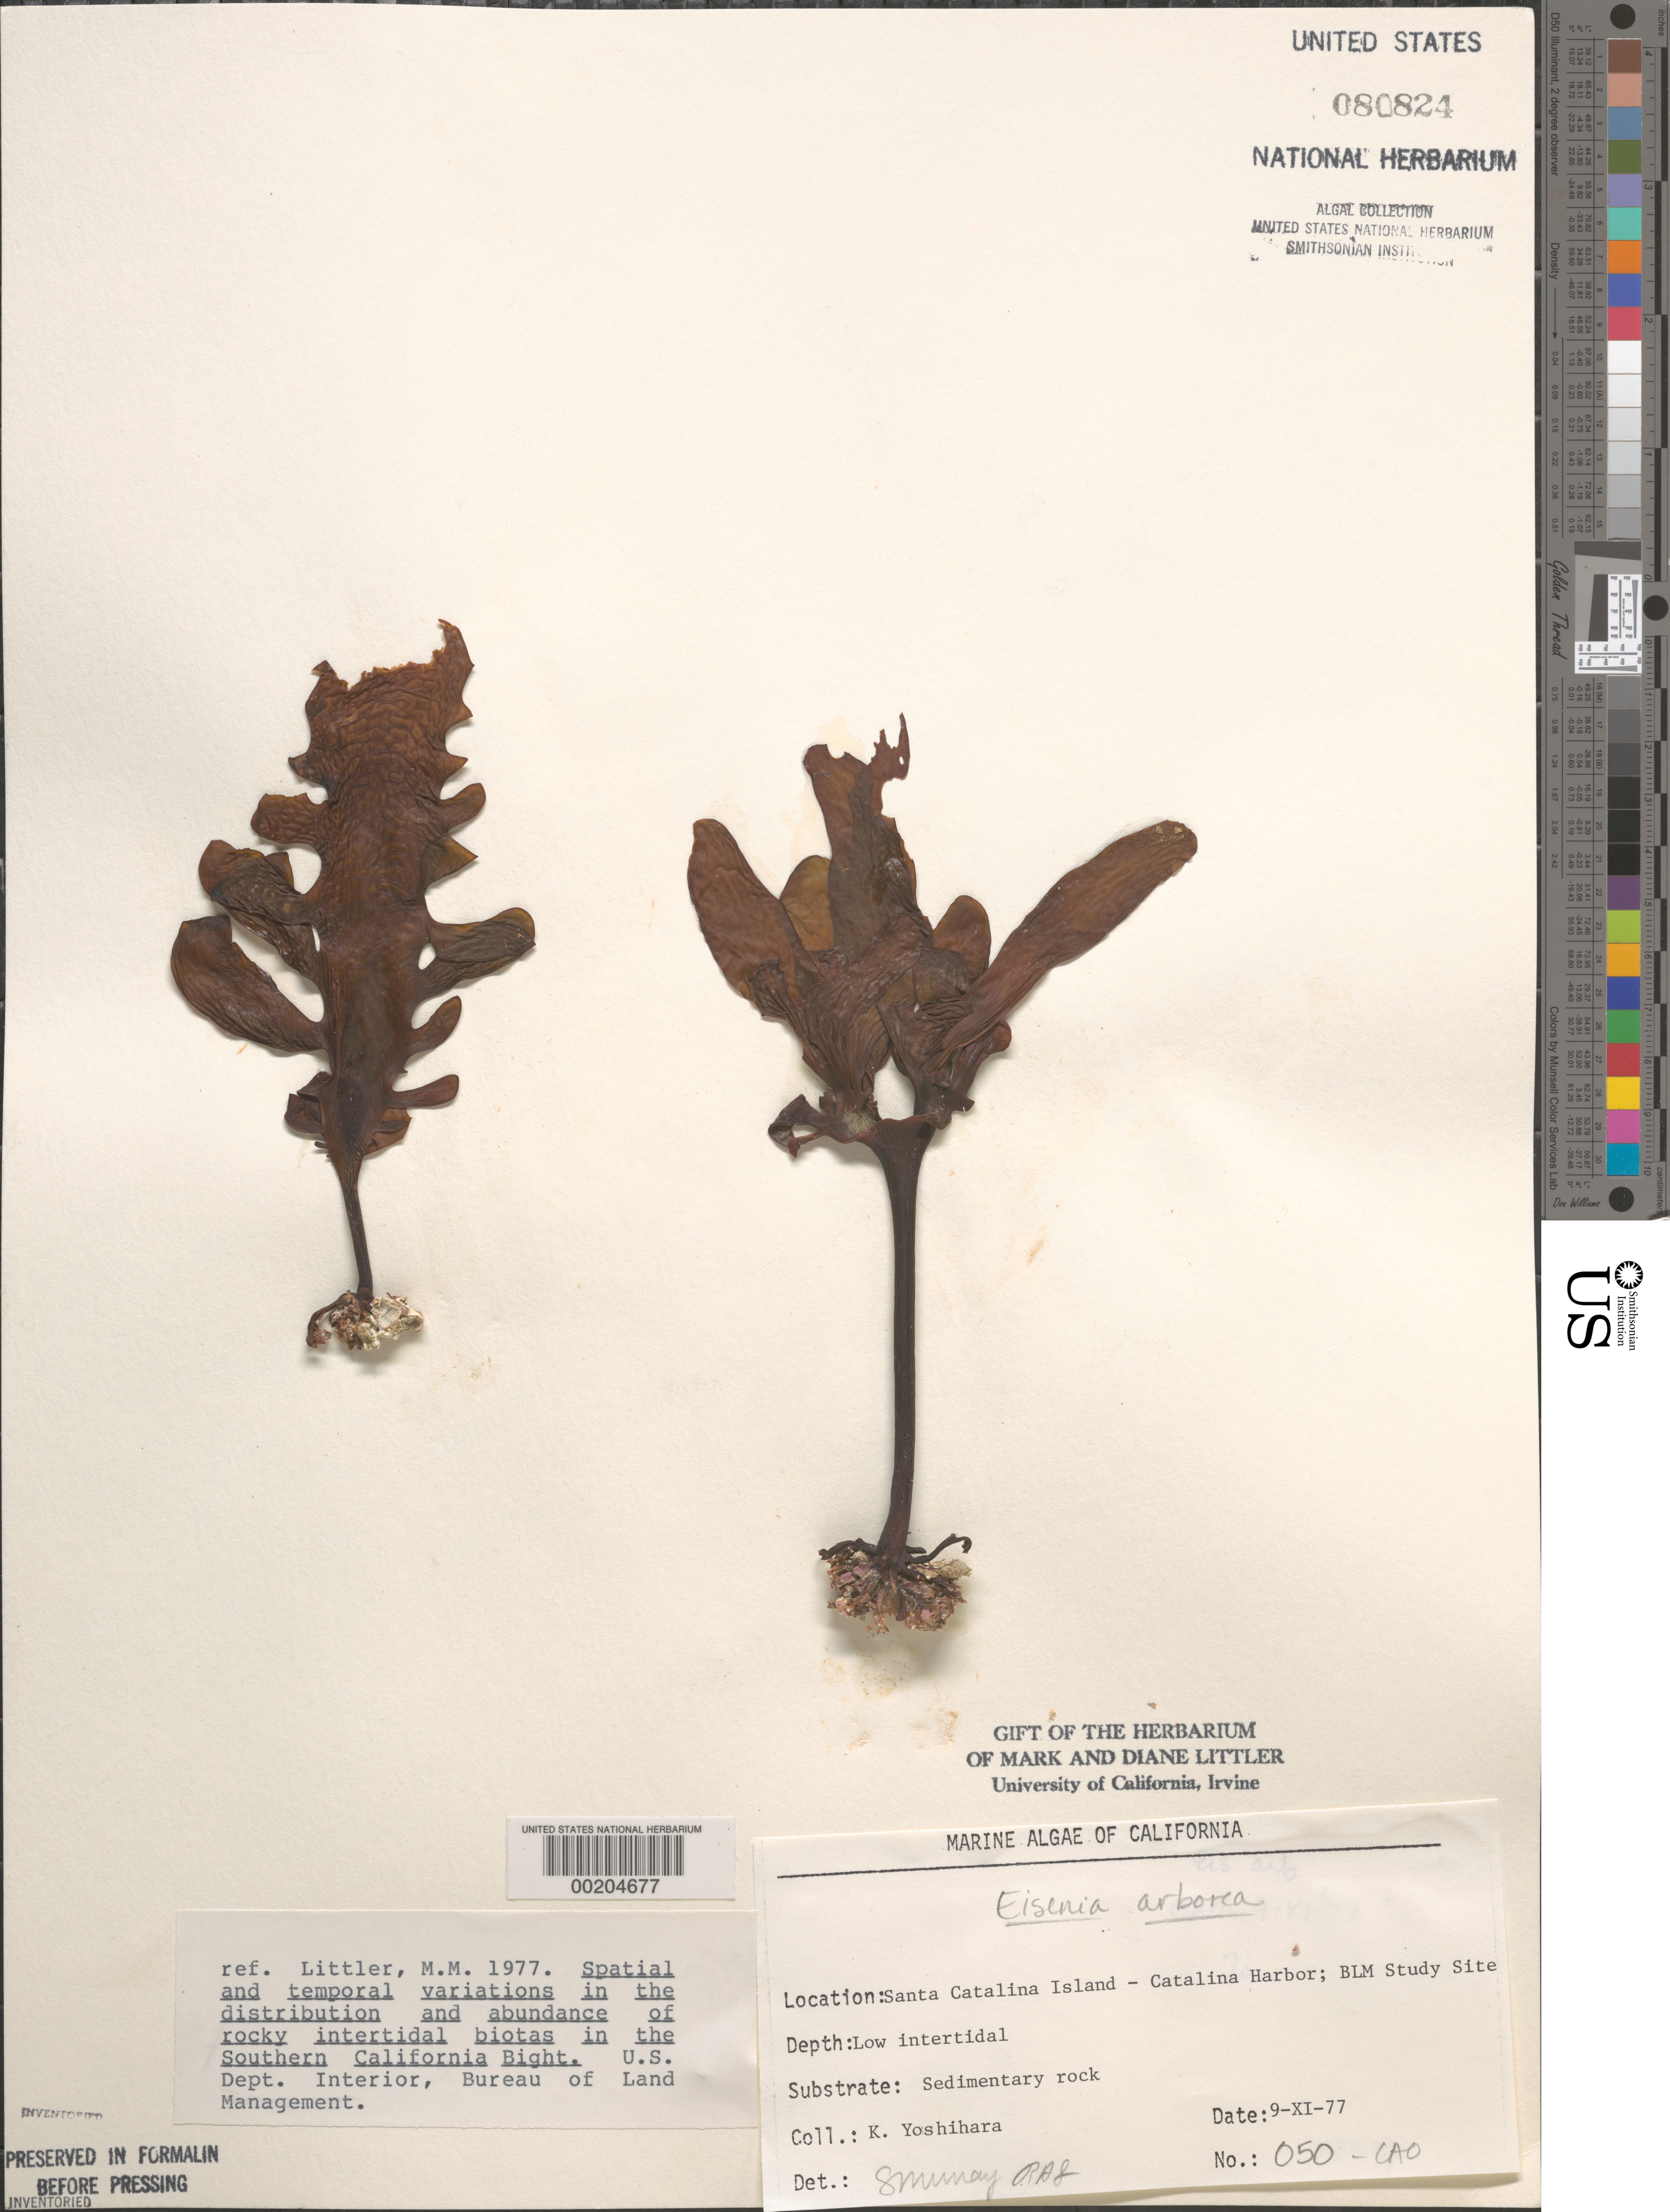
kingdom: Chromista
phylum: Ochrophyta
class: Phaeophyceae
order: Laminariales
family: Lessoniaceae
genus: Eisenia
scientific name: Eisenia arborea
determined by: Sims, Robert H.; Murray, S. N.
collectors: K. Yoshihara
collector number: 050-cao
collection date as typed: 09 Nov 1977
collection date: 1977-11-09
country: United States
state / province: California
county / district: Los Angeles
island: Santa Catalina Island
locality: West side of Catalina Harbor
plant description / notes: BLM-SOCALBIGHT Rocky Intertidal Survey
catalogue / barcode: US 80824